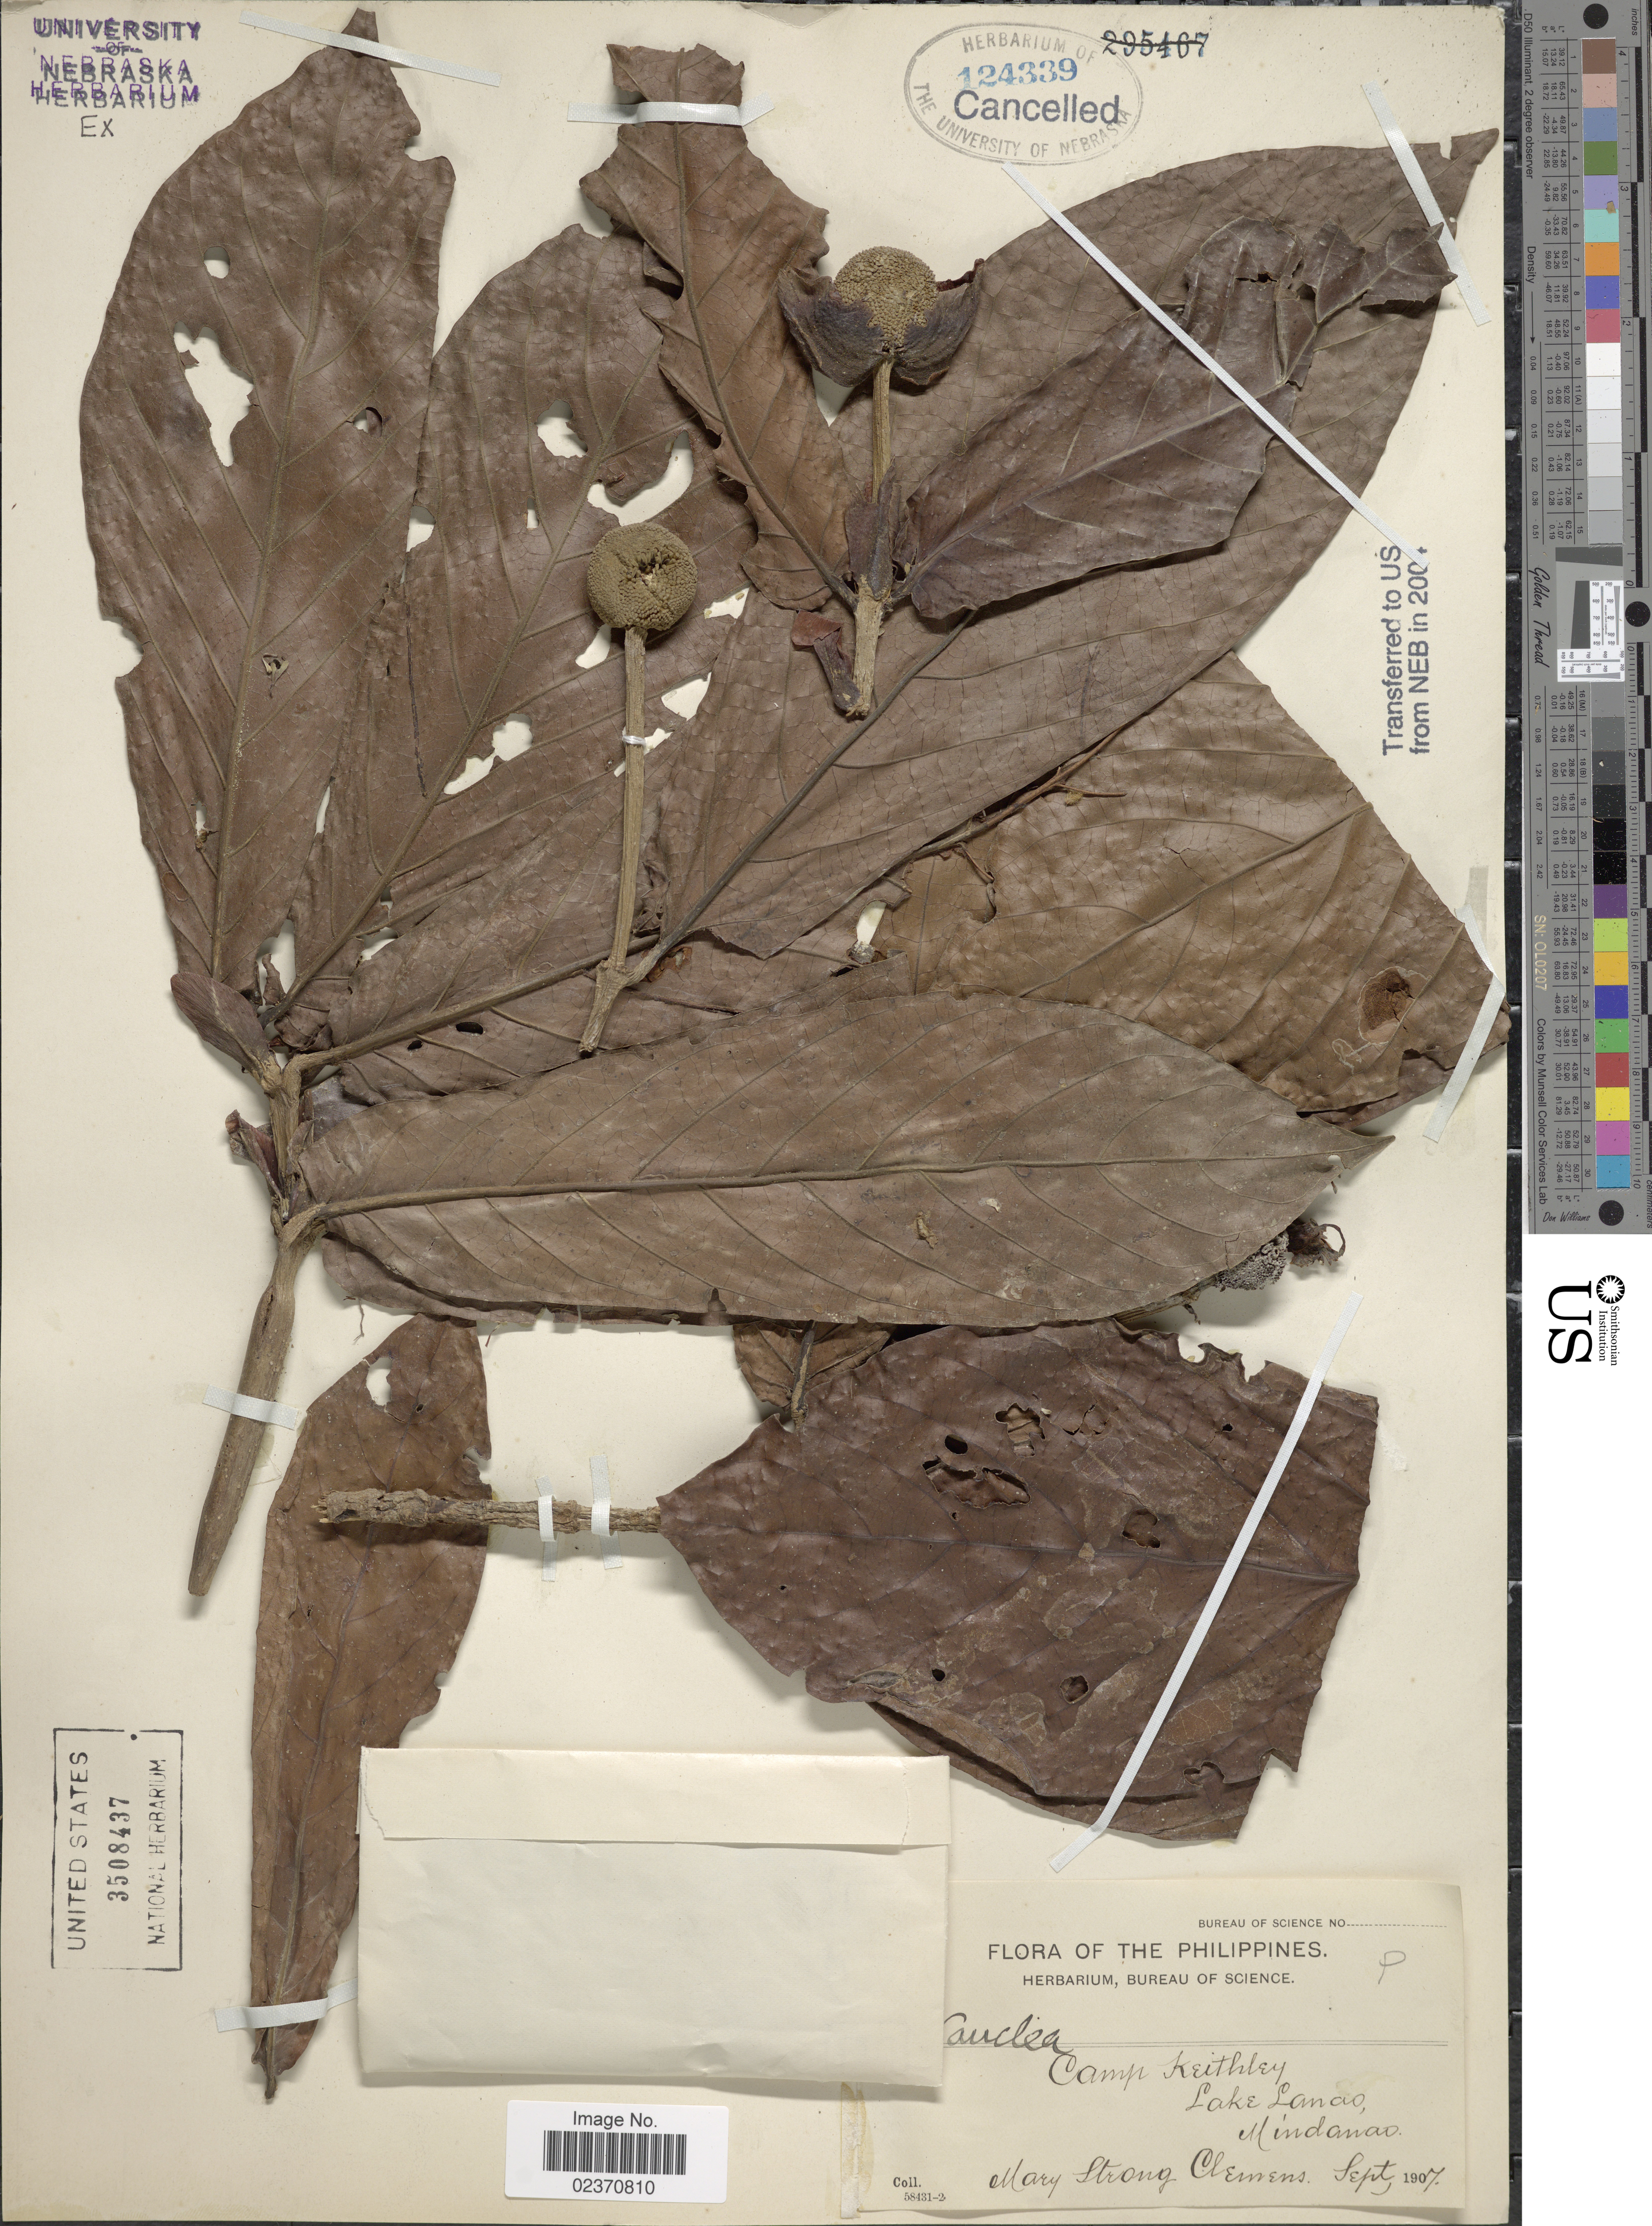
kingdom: Plantae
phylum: Tracheophyta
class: Magnoliopsida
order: Gentianales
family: Rubiaceae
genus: Nauclea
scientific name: Nauclea sp.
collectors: M. S. Clemens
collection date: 1907-09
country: Philippines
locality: Camp Keithley, Lake Lanao, Mindanao.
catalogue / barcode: US 3508437